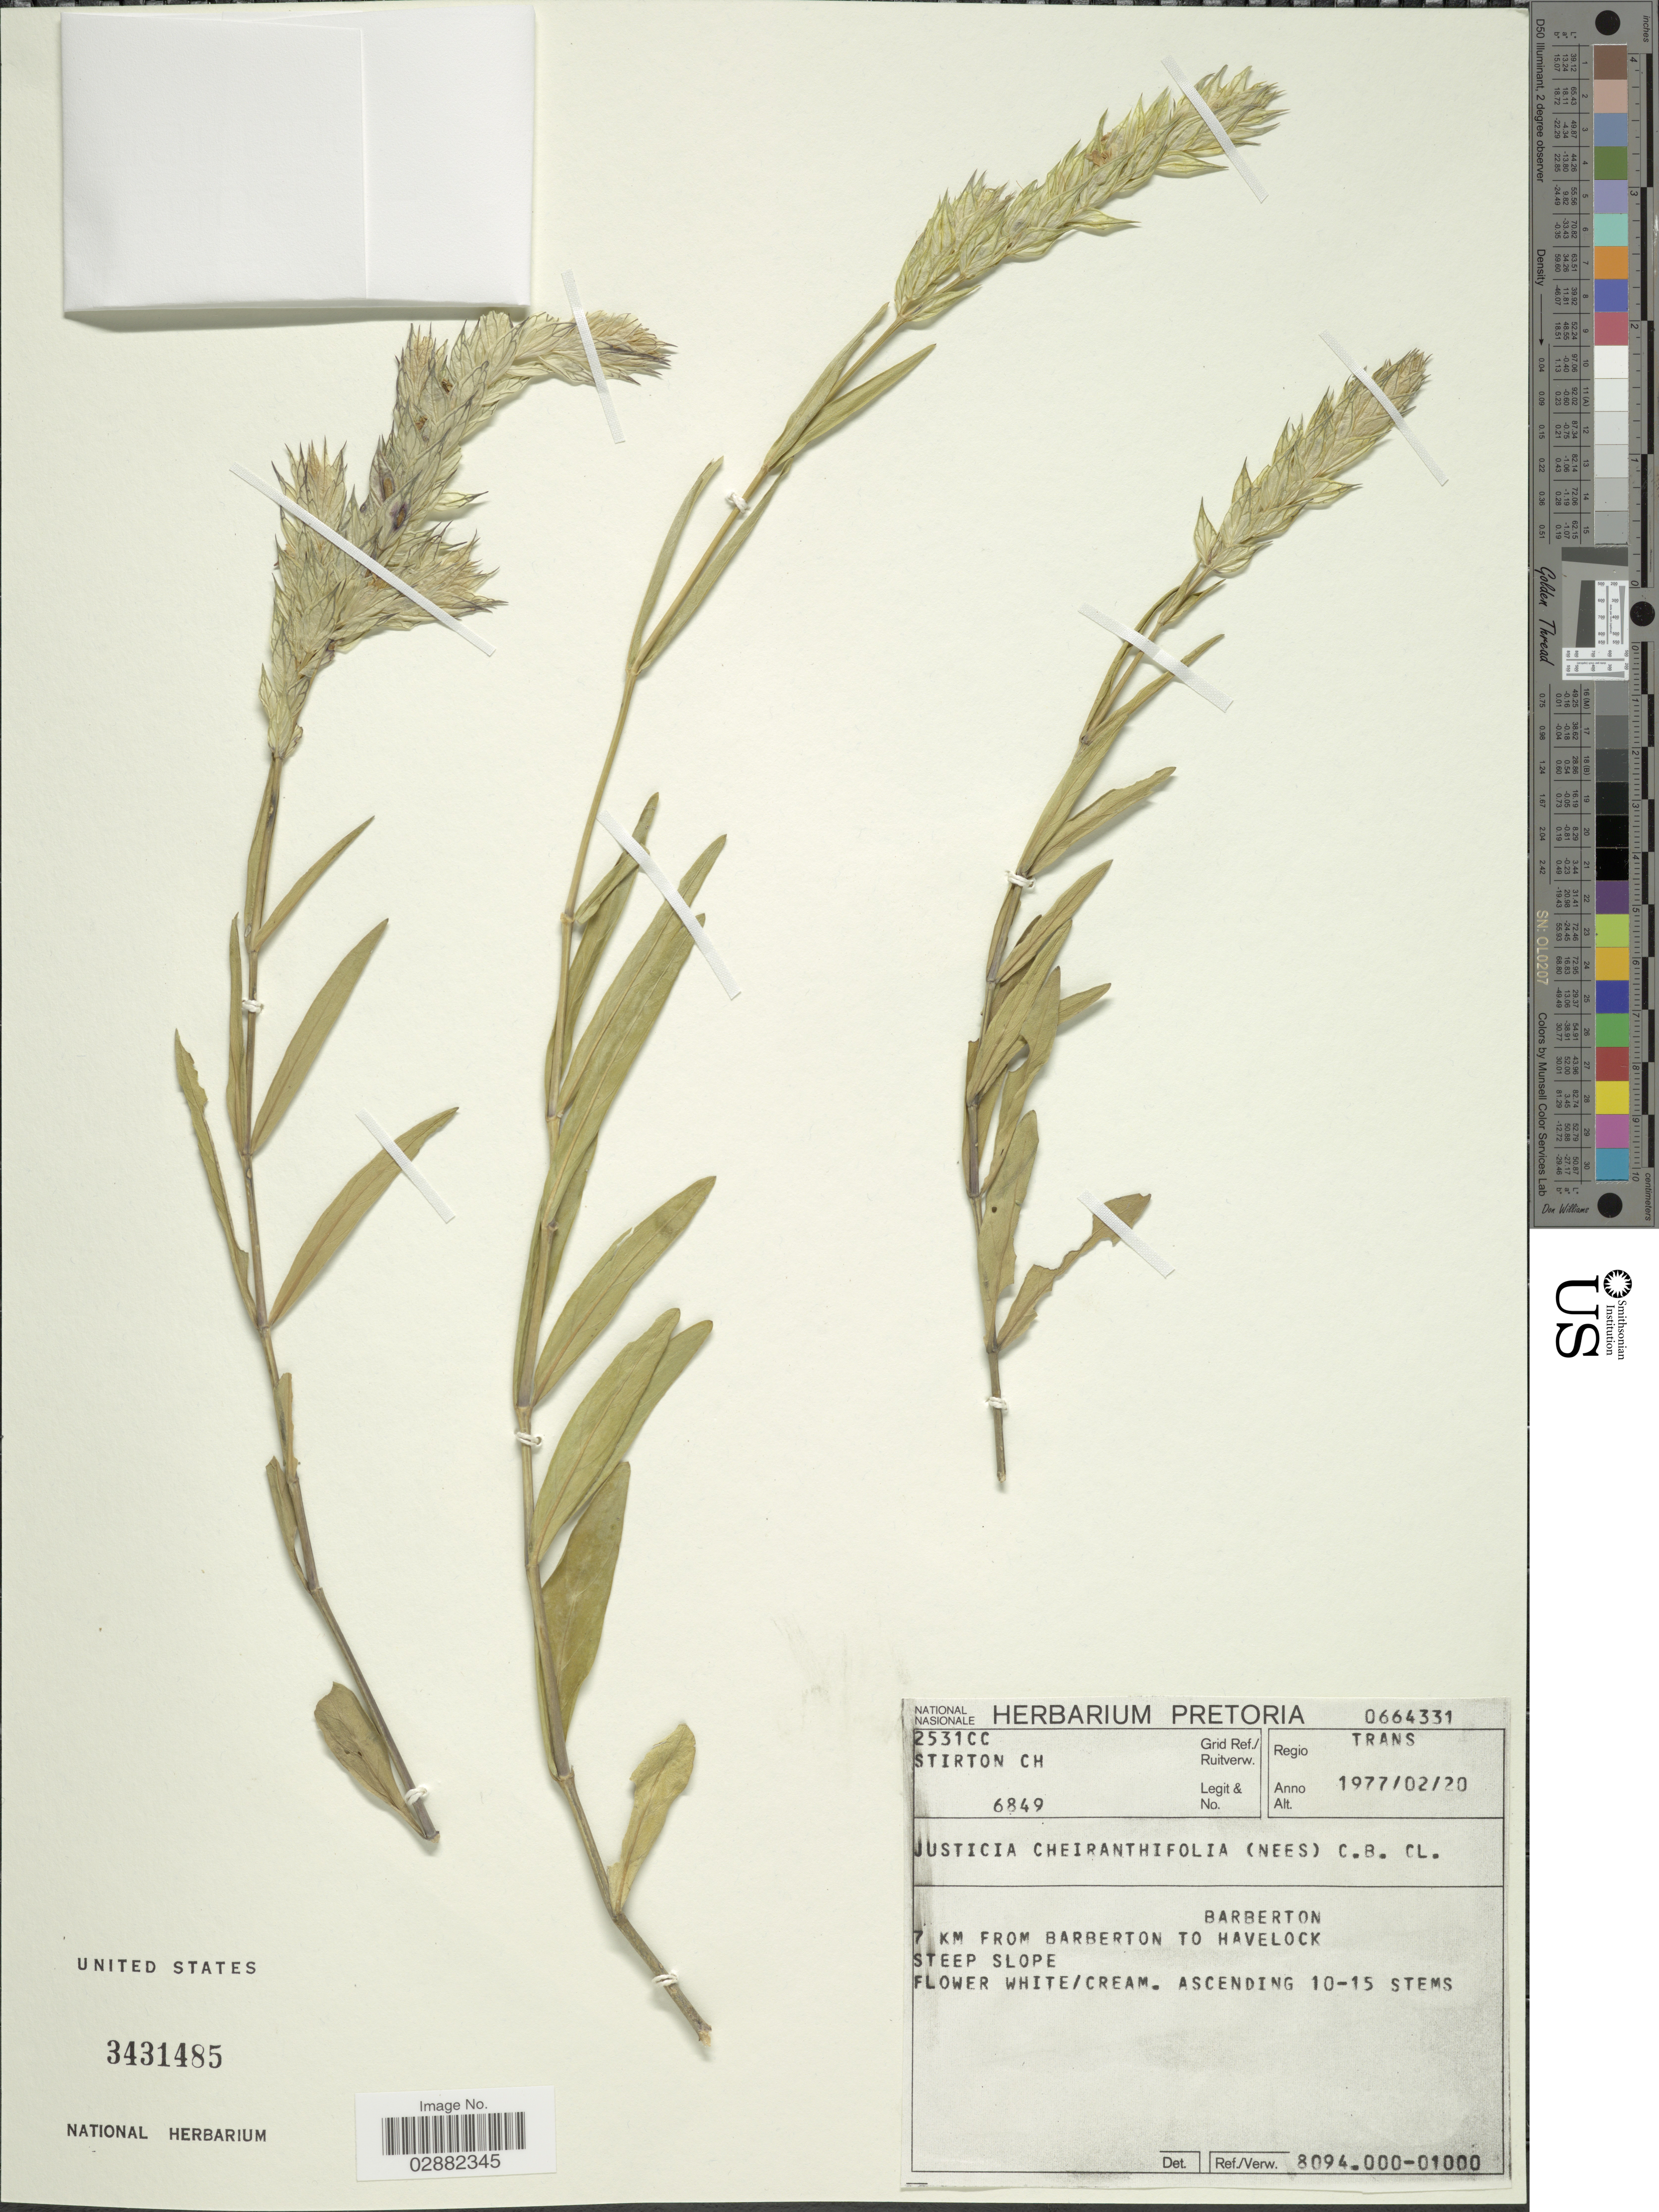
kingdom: Plantae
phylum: Tracheophyta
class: Magnoliopsida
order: Lamiales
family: Acanthaceae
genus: Justicia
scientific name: Justicia cheiranthifolia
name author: C.B. Clarke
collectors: C. H. Stirton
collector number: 6849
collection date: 1977-02-20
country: South Africa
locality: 2531CC Grid Ref./Ruitverw. Regio Trans. Barberton. 7 km from Barbeton to Havelock.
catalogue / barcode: US 3431485